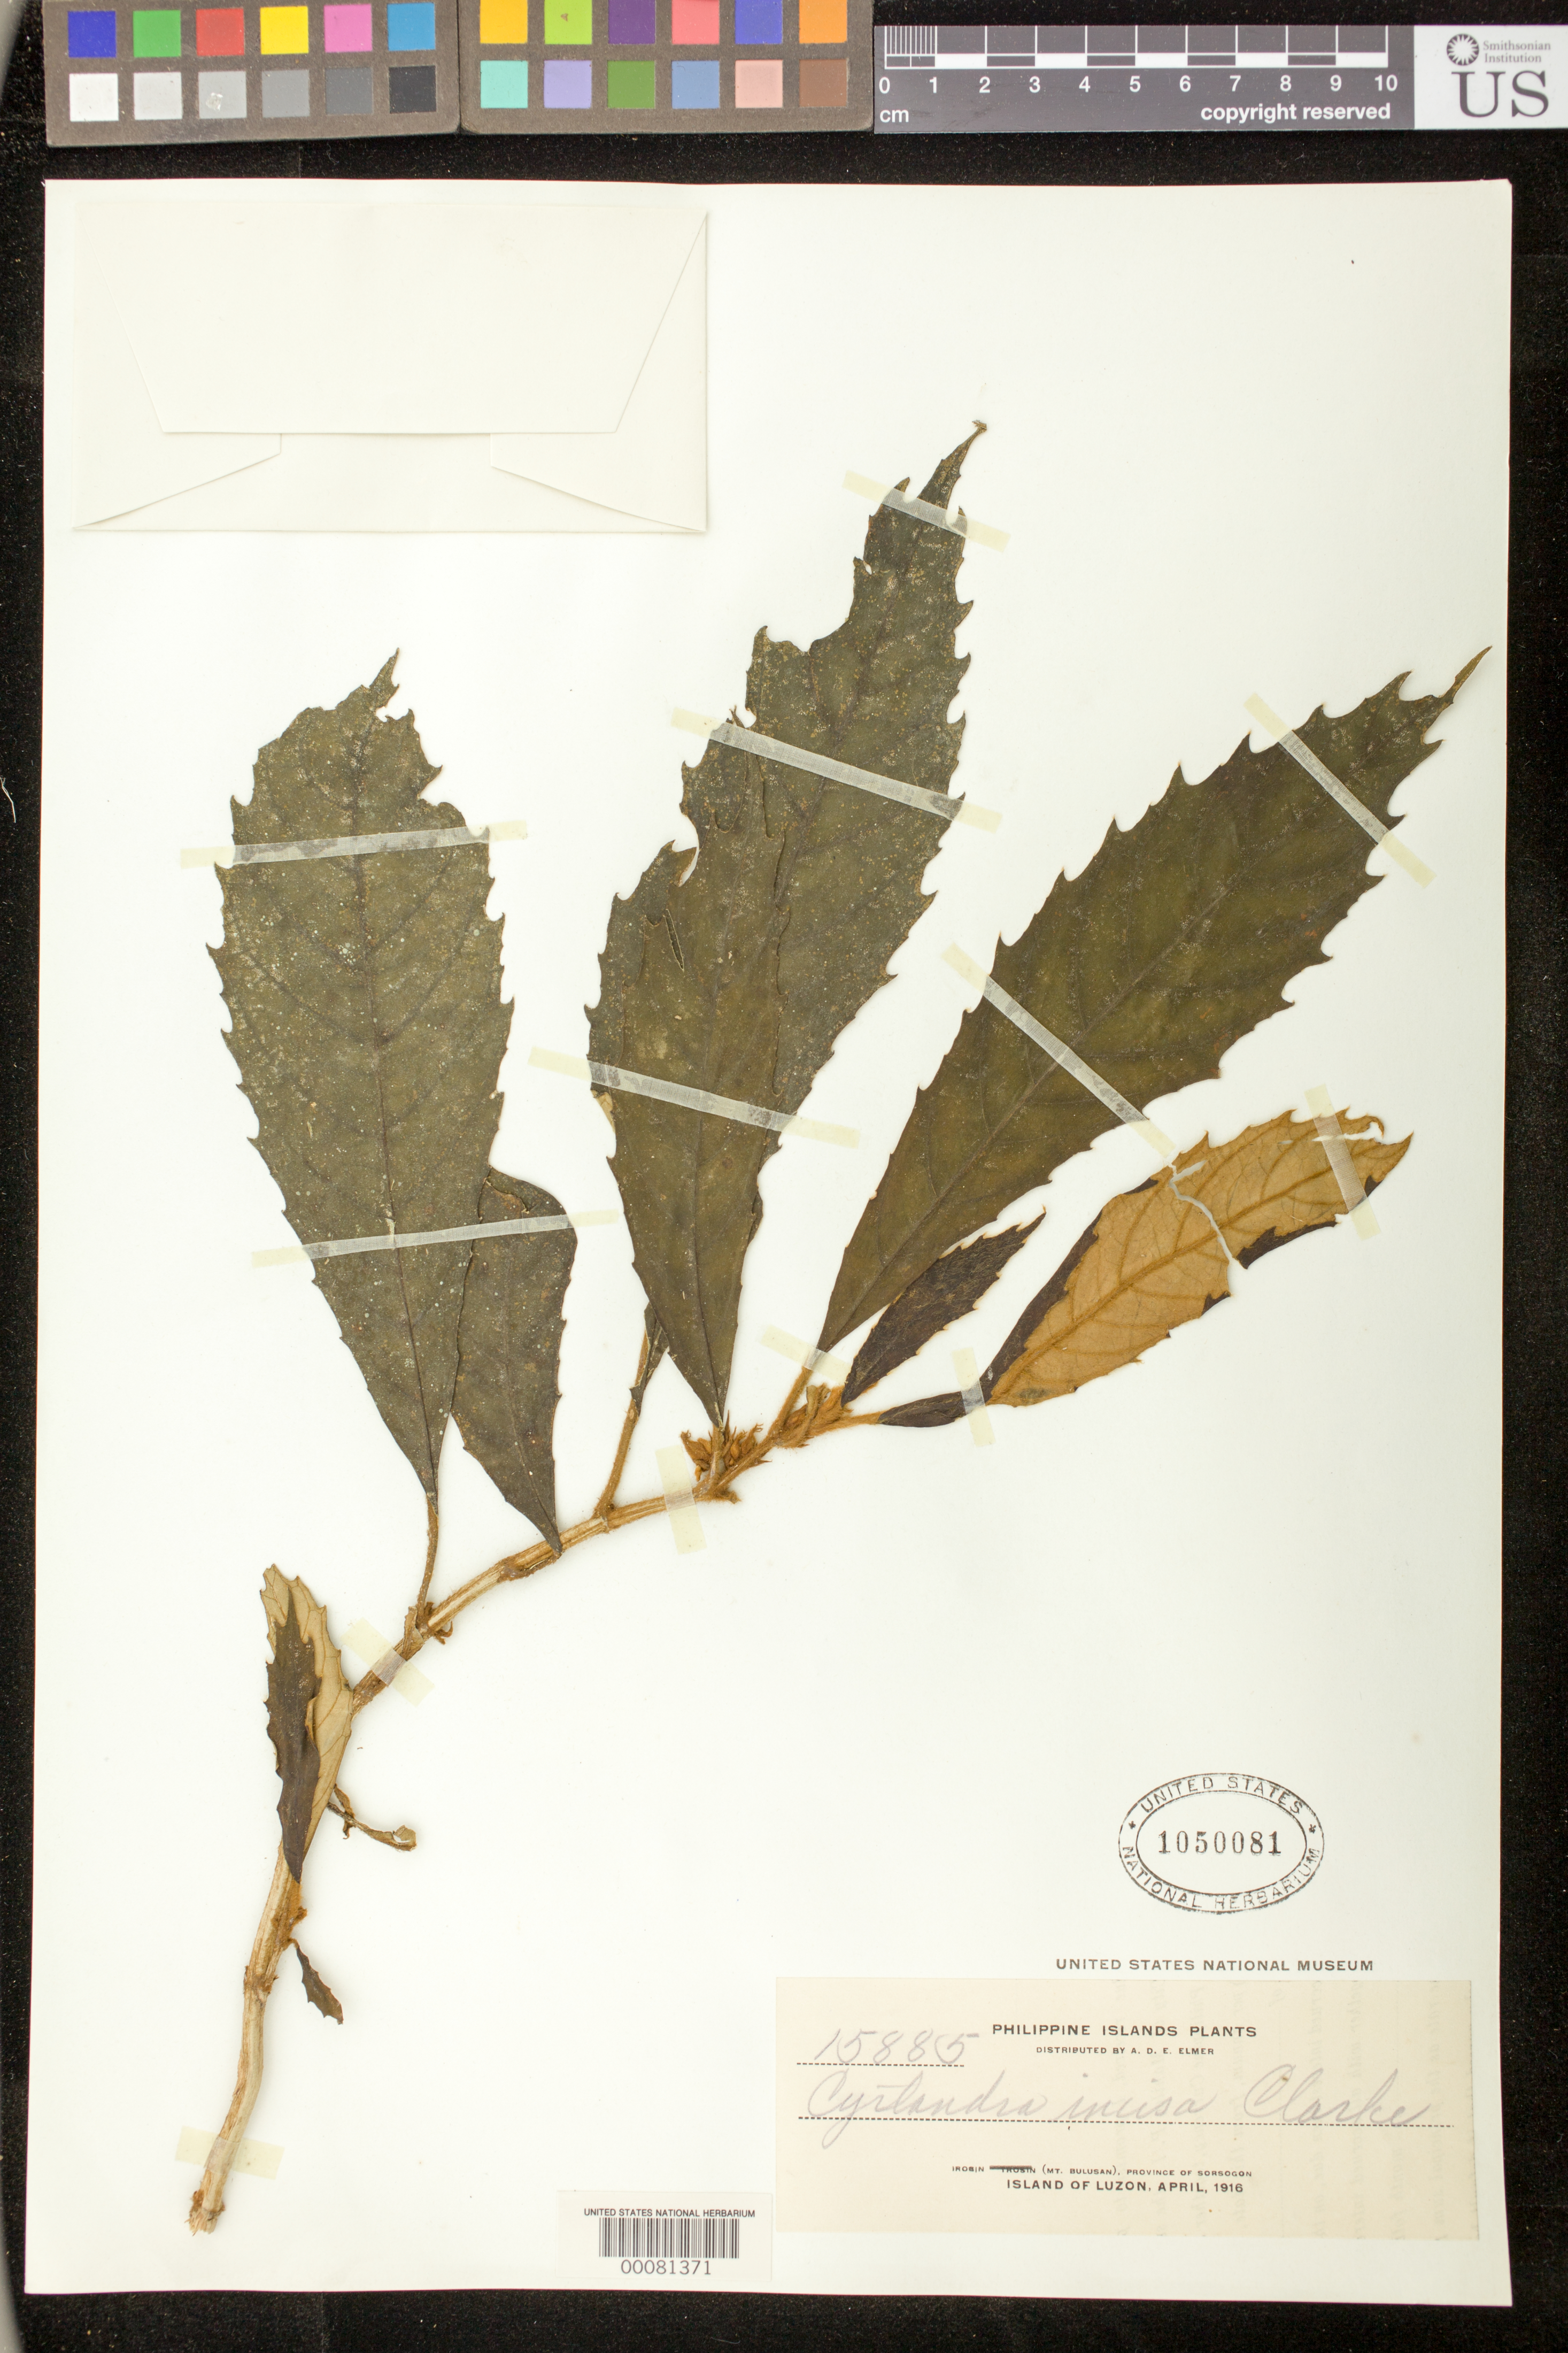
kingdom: Plantae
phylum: Tracheophyta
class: Magnoliopsida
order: Lamiales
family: Gesneriaceae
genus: Cyrtandra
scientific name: Cyrtandra incisa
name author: C.B. Clarke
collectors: A. D. E. Elmer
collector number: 15885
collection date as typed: Apr 1916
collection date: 1916-04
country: Philippines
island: Luzon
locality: Sorsogon, Irosin (mt bulusan)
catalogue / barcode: US 1050081